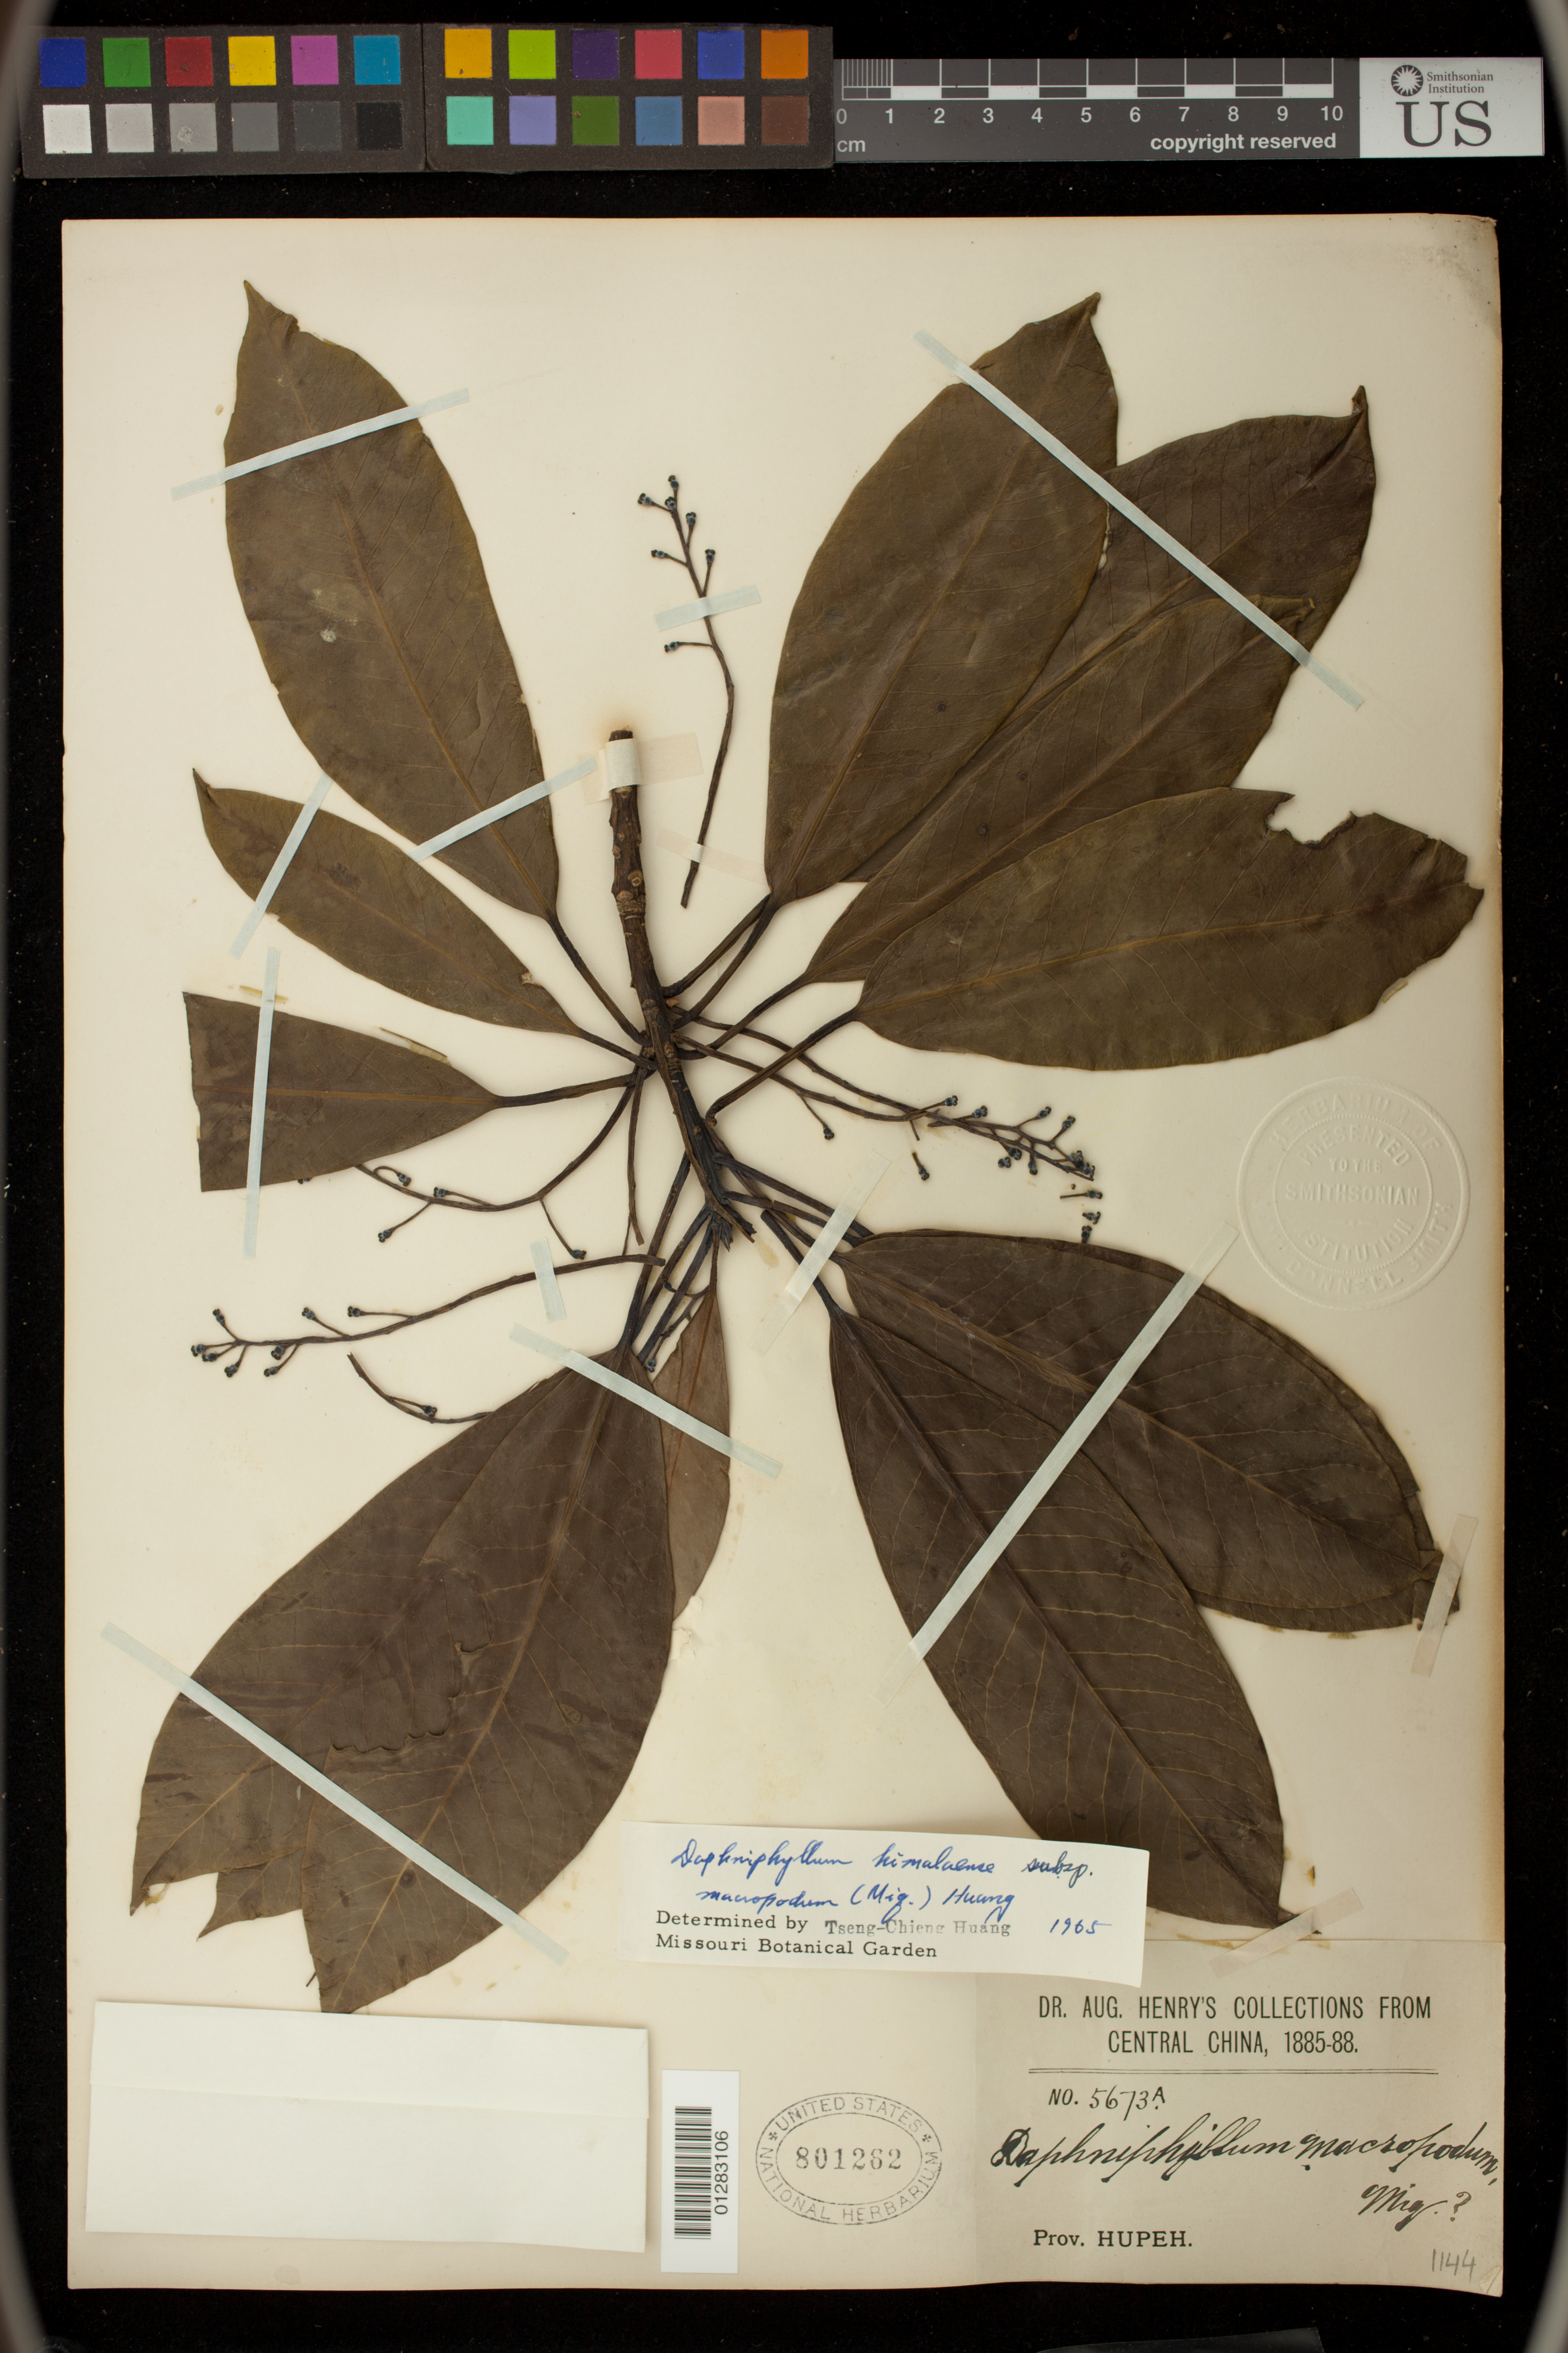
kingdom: Plantae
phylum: Tracheophyta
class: Magnoliopsida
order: Saxifragales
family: Daphniphyllaceae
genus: Daphniphyllum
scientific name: Daphniphyllum himalayense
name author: (Benth.) Müll. Arg.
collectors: A. Henry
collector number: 5673 A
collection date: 1885/1888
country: China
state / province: Hubei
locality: Hupeh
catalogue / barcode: US 801262